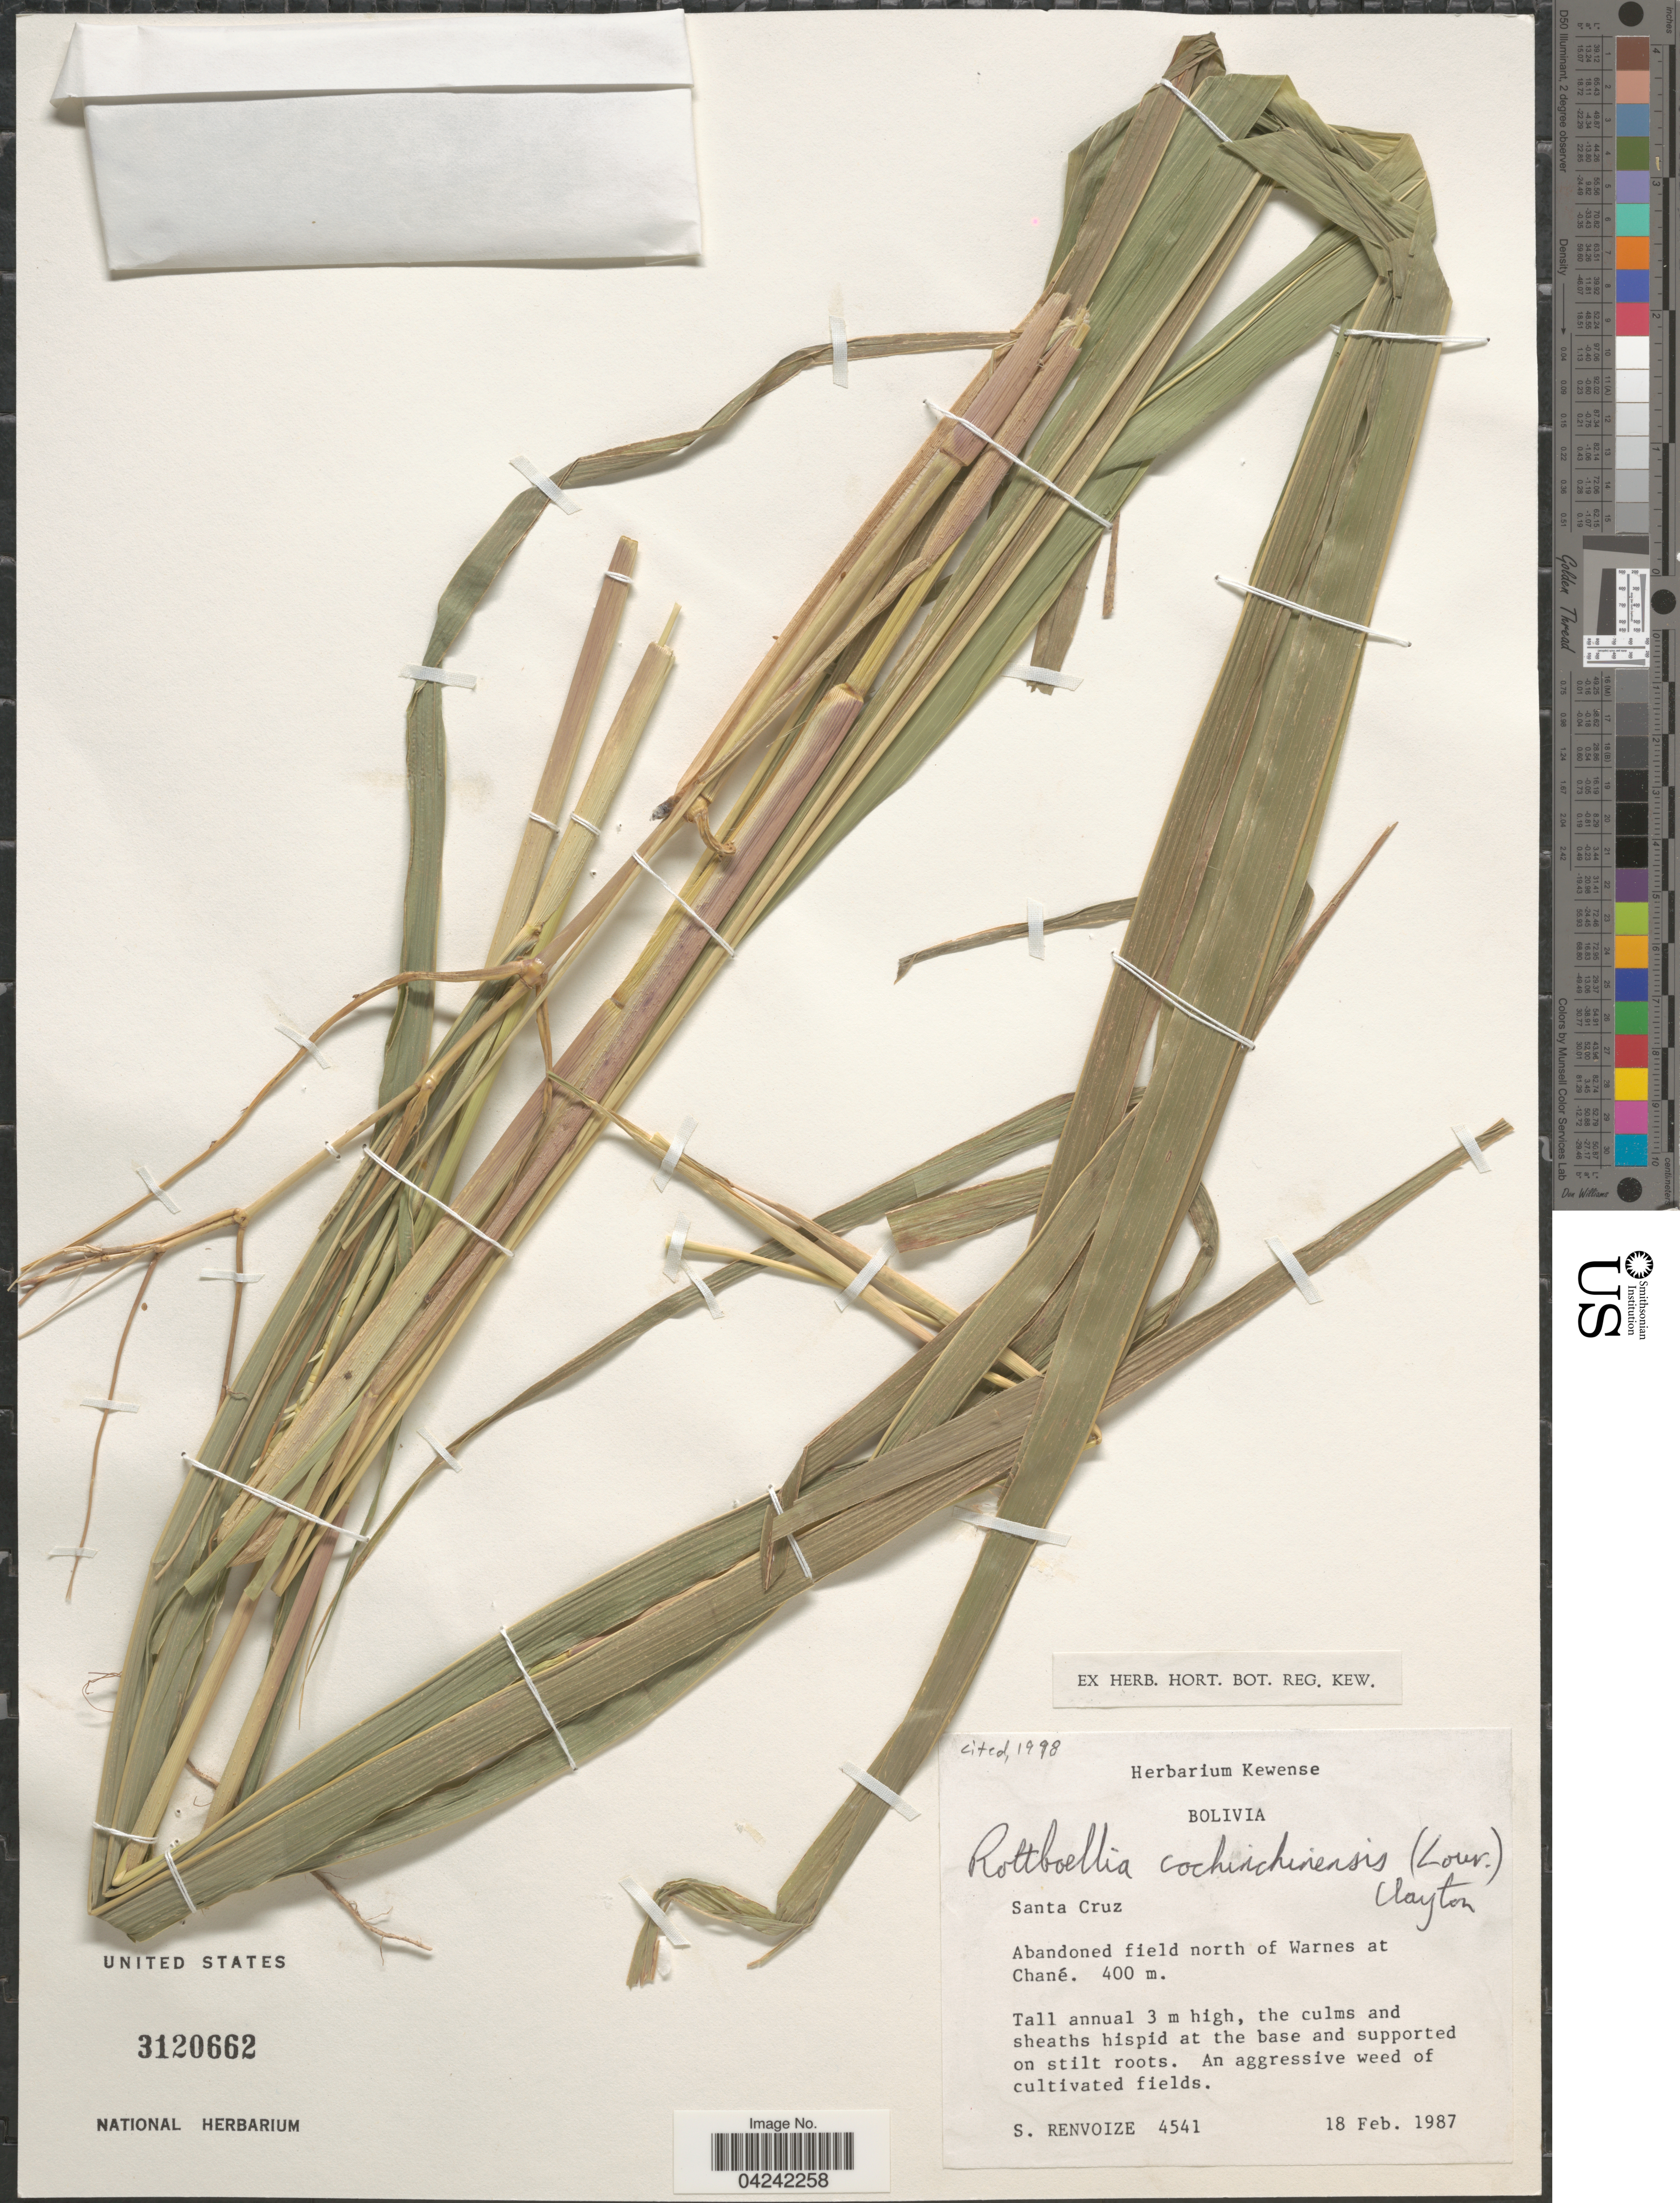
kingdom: Plantae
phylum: Tracheophyta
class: Liliopsida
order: Poales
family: Poaceae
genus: Rottboellia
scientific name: Rottboellia cochinchinensis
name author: (Lour.) Clayton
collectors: S. A. Renvoize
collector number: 4541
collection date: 1987-02-18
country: Bolivia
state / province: Santa Cruz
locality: Abandoned field north of Warnes at Chané.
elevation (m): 400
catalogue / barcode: US 3120662